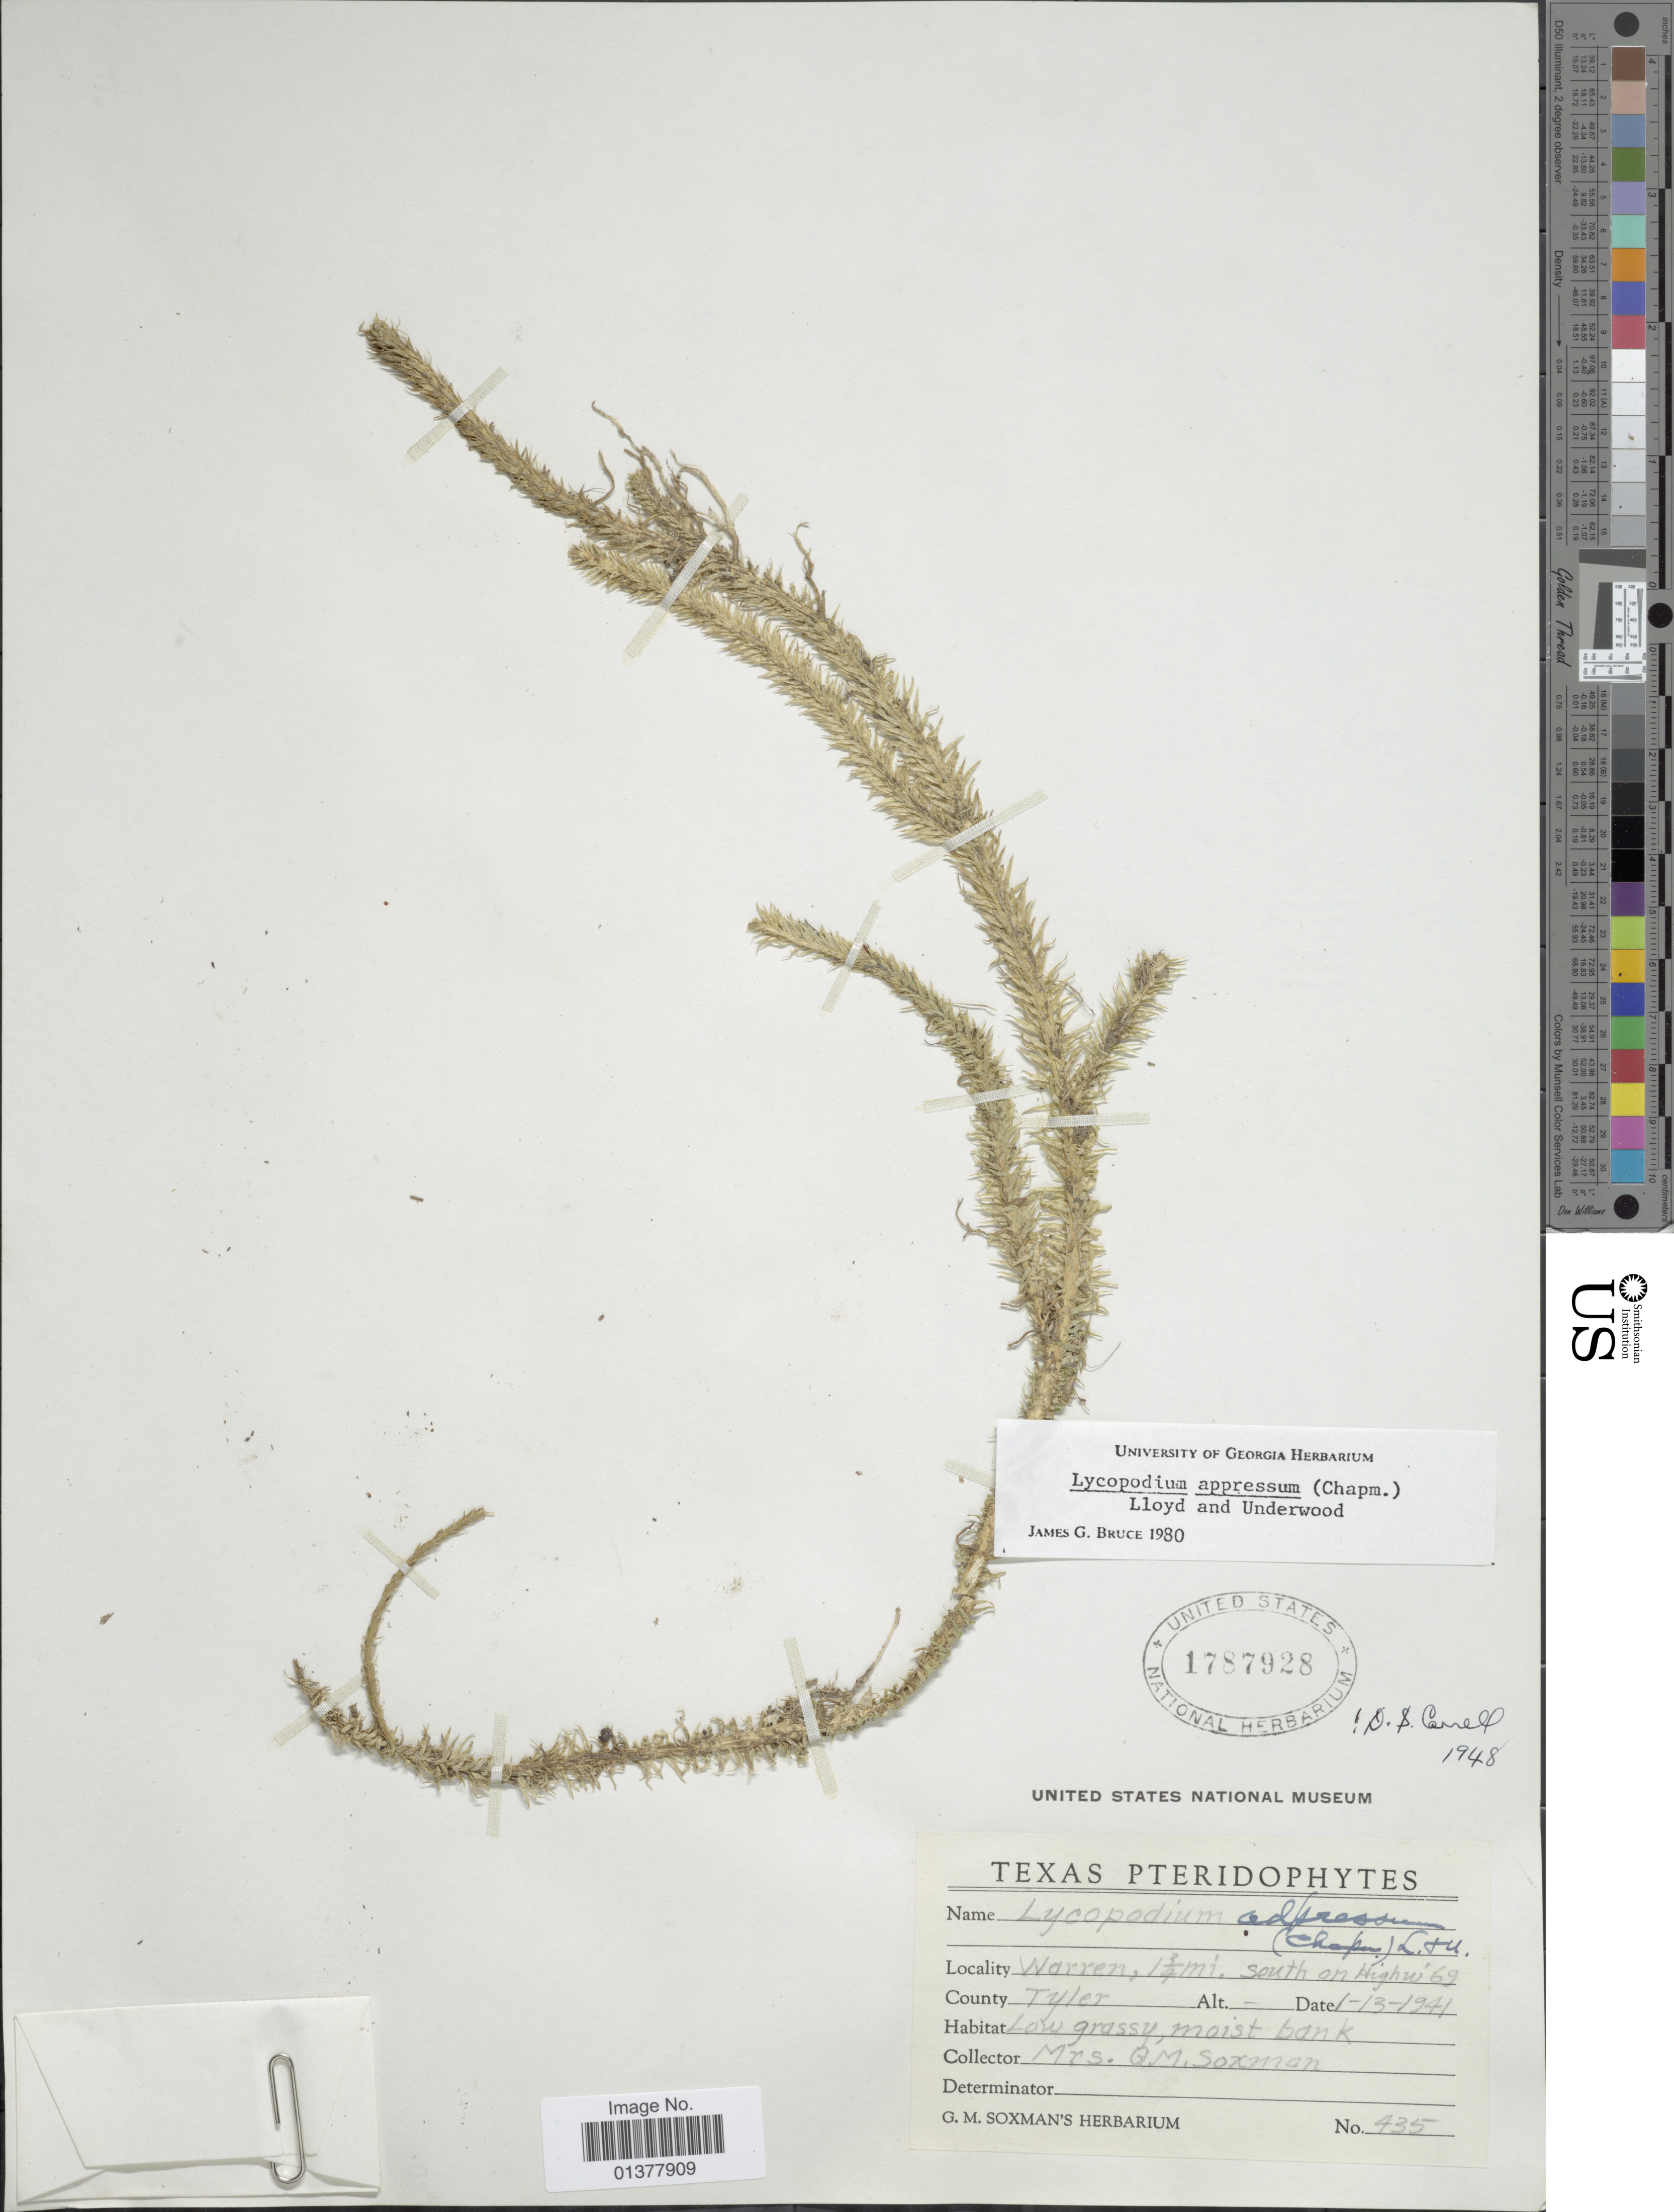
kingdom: Plantae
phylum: Tracheophyta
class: Lycopodiopsida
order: Lycopodiales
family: Lycopodiaceae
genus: Lycopodiella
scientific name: Lycopodiella appressa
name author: (Chapm.) Cranfill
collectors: G. Soxman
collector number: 435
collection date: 1941-01-13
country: United States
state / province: Texas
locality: Warren, 1 3/4mi. south on Highw '69, county Tyler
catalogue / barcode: US 1787928